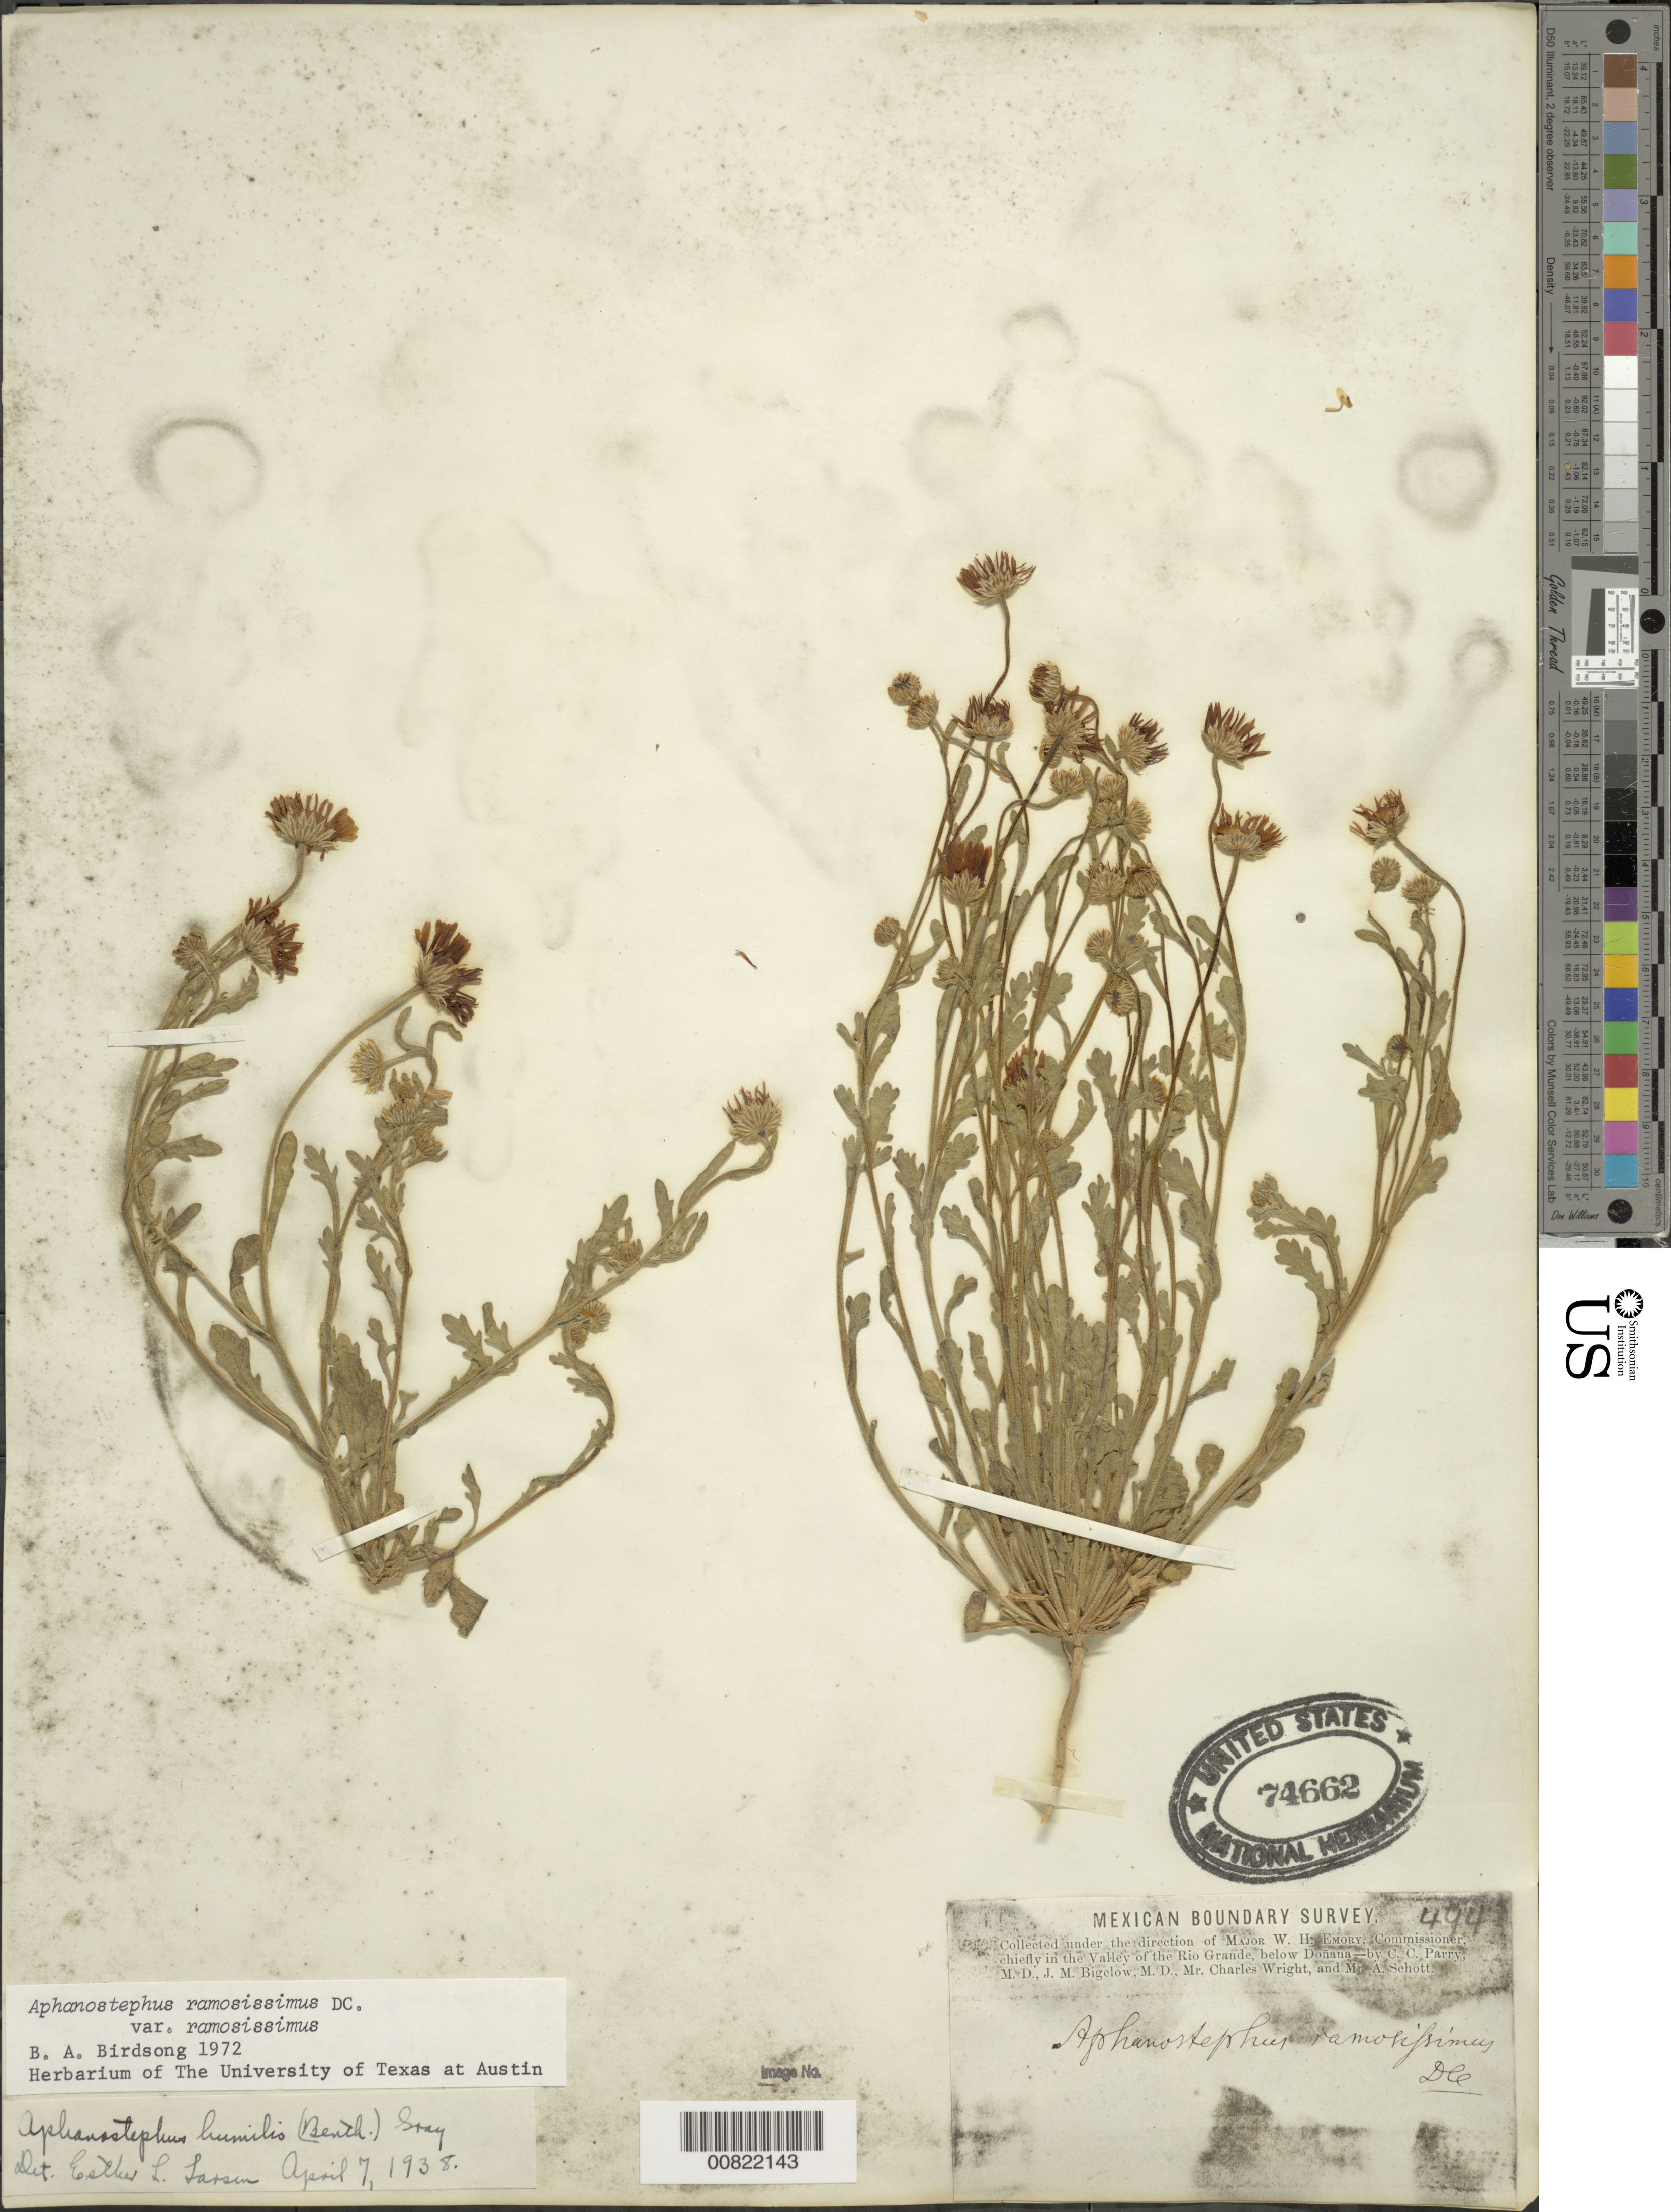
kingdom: Plantae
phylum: Tracheophyta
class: Magnoliopsida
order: Asterales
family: Asteraceae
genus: Aphanostephus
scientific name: Aphanostephus ramosissimus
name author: DC.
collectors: C. C. Parry, J. M. Bigelow, C. Wright & A. C. V. Schott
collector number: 494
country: United States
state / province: New Mexico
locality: Valley of the Rio Grande, below Doñana, New Mexico.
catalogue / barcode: US 74662